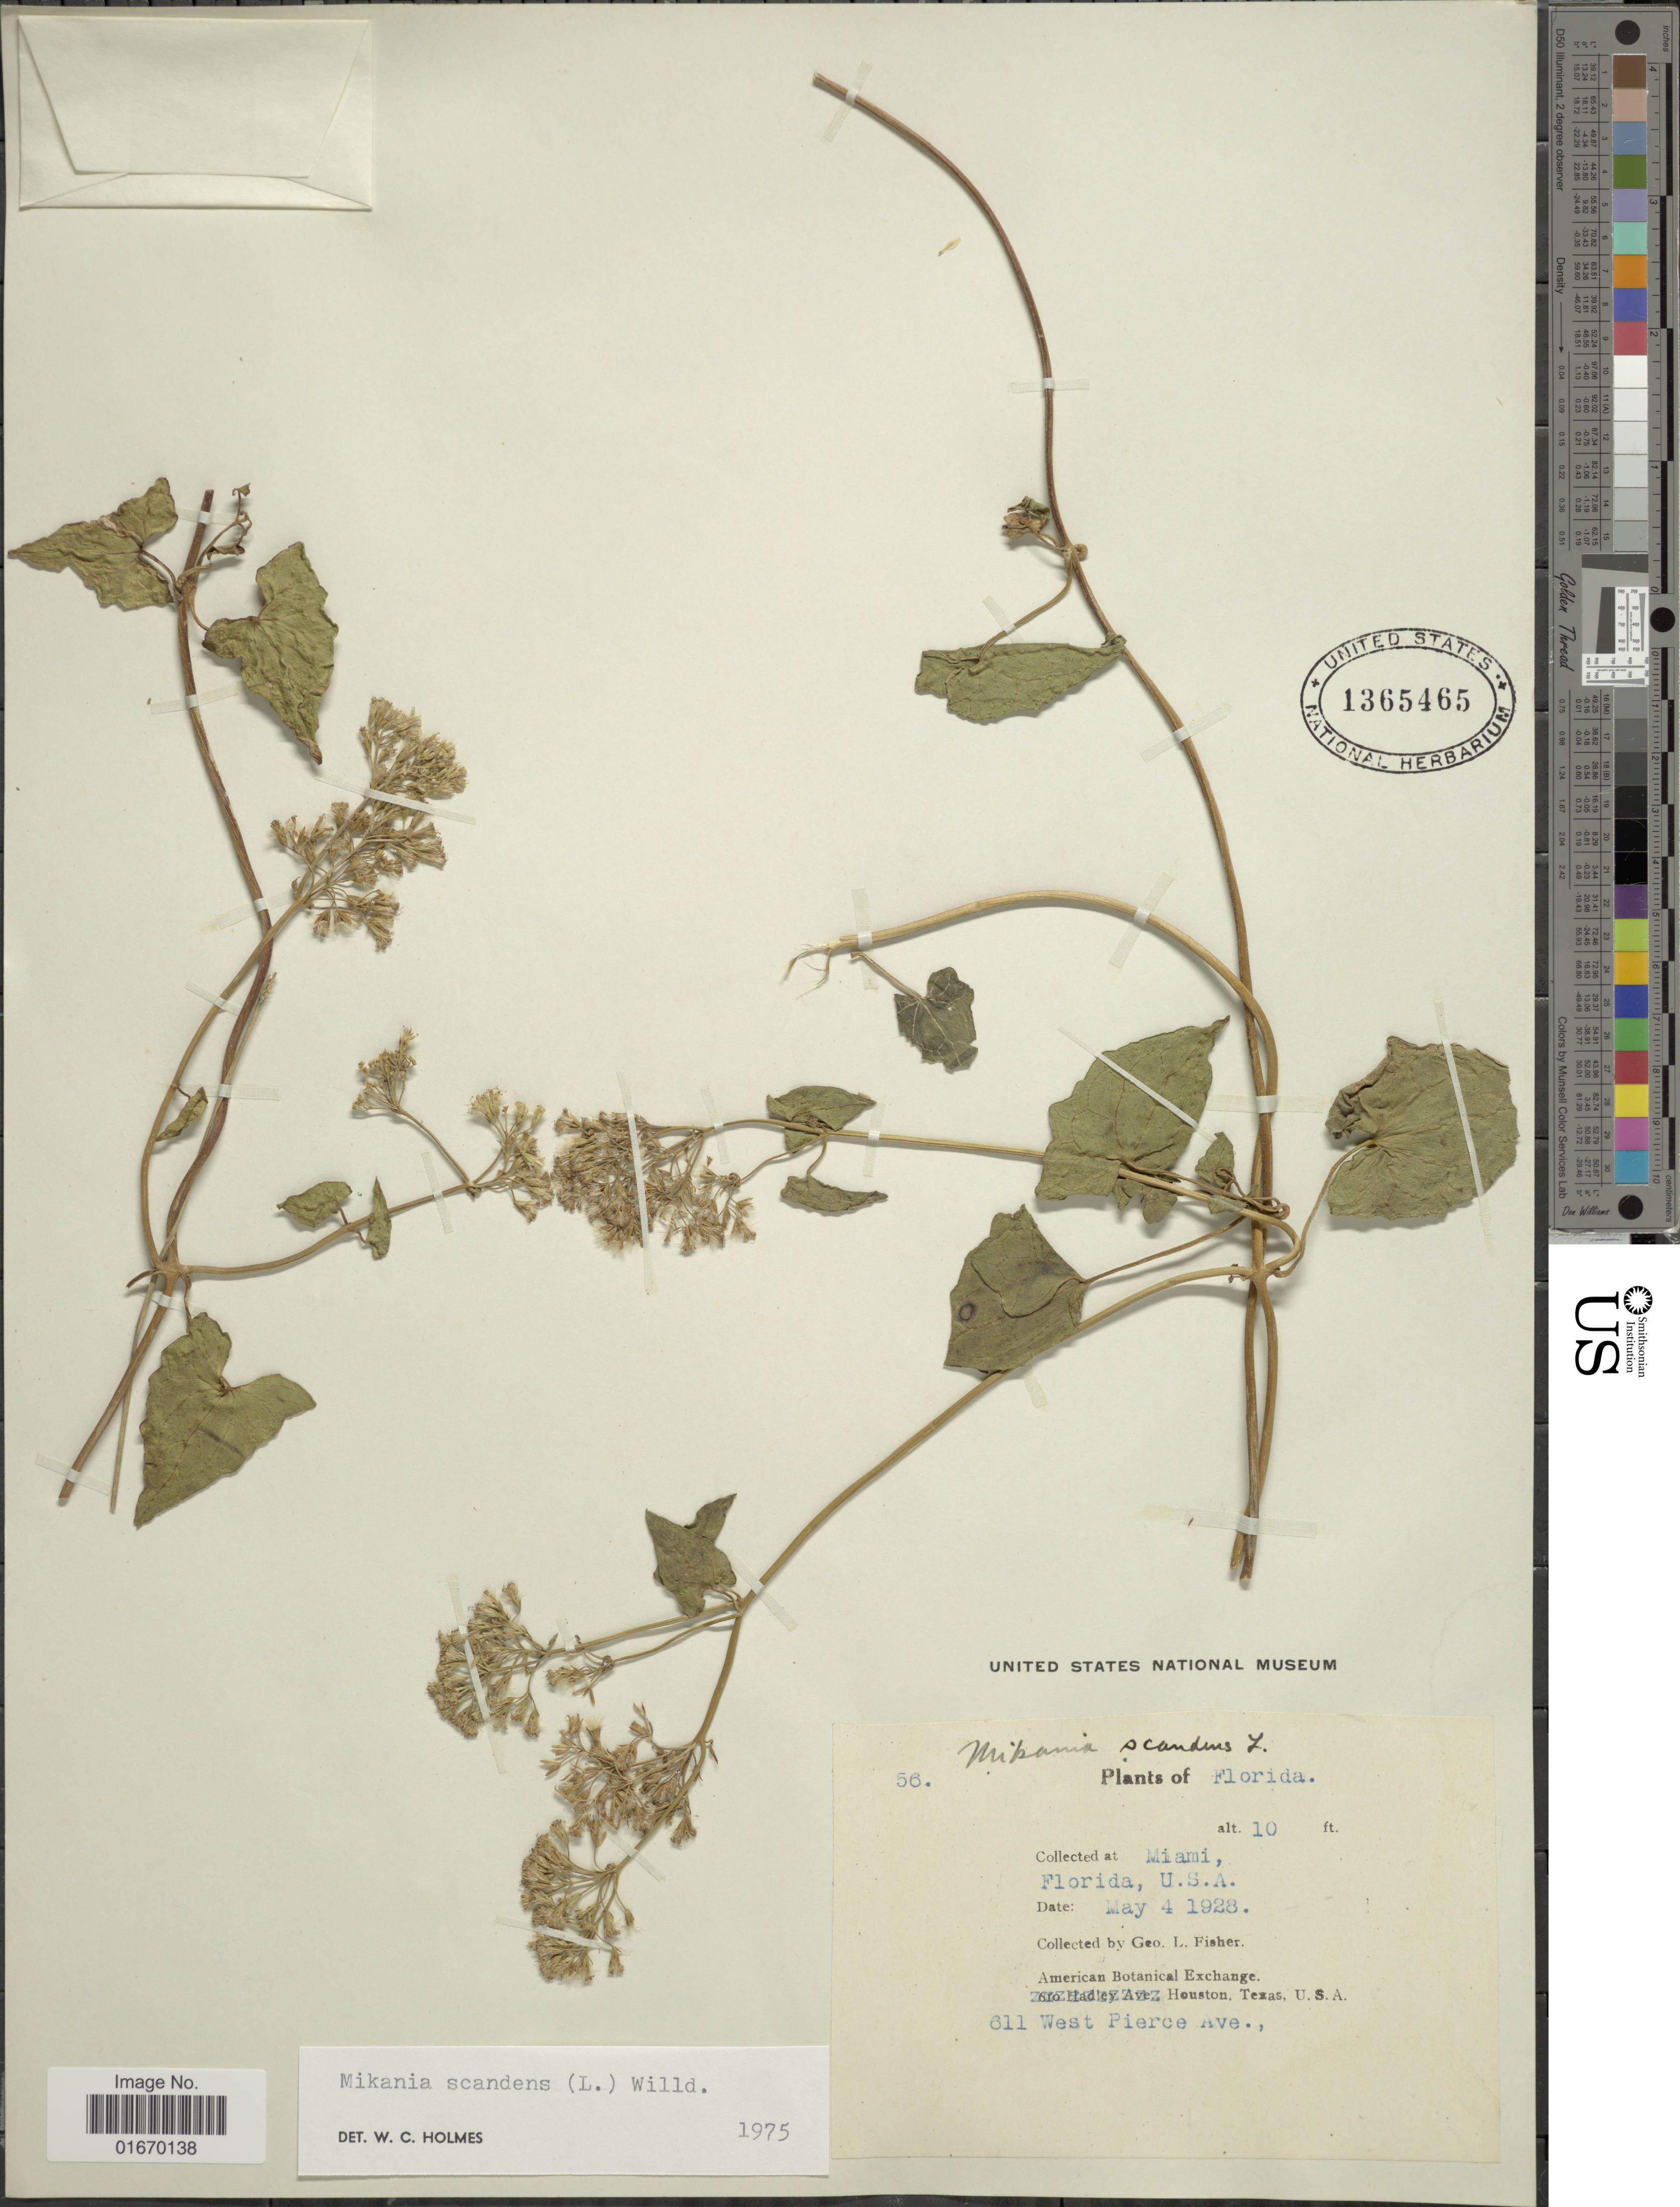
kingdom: Plantae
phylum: Tracheophyta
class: Magnoliopsida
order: Asterales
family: Asteraceae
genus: Mikania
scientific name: Mikania scandens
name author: (L.) Willd.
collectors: G. L. Fisher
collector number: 56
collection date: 1928-05-04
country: United States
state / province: Florida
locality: Miami, Florida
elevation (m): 3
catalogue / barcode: US 1365465